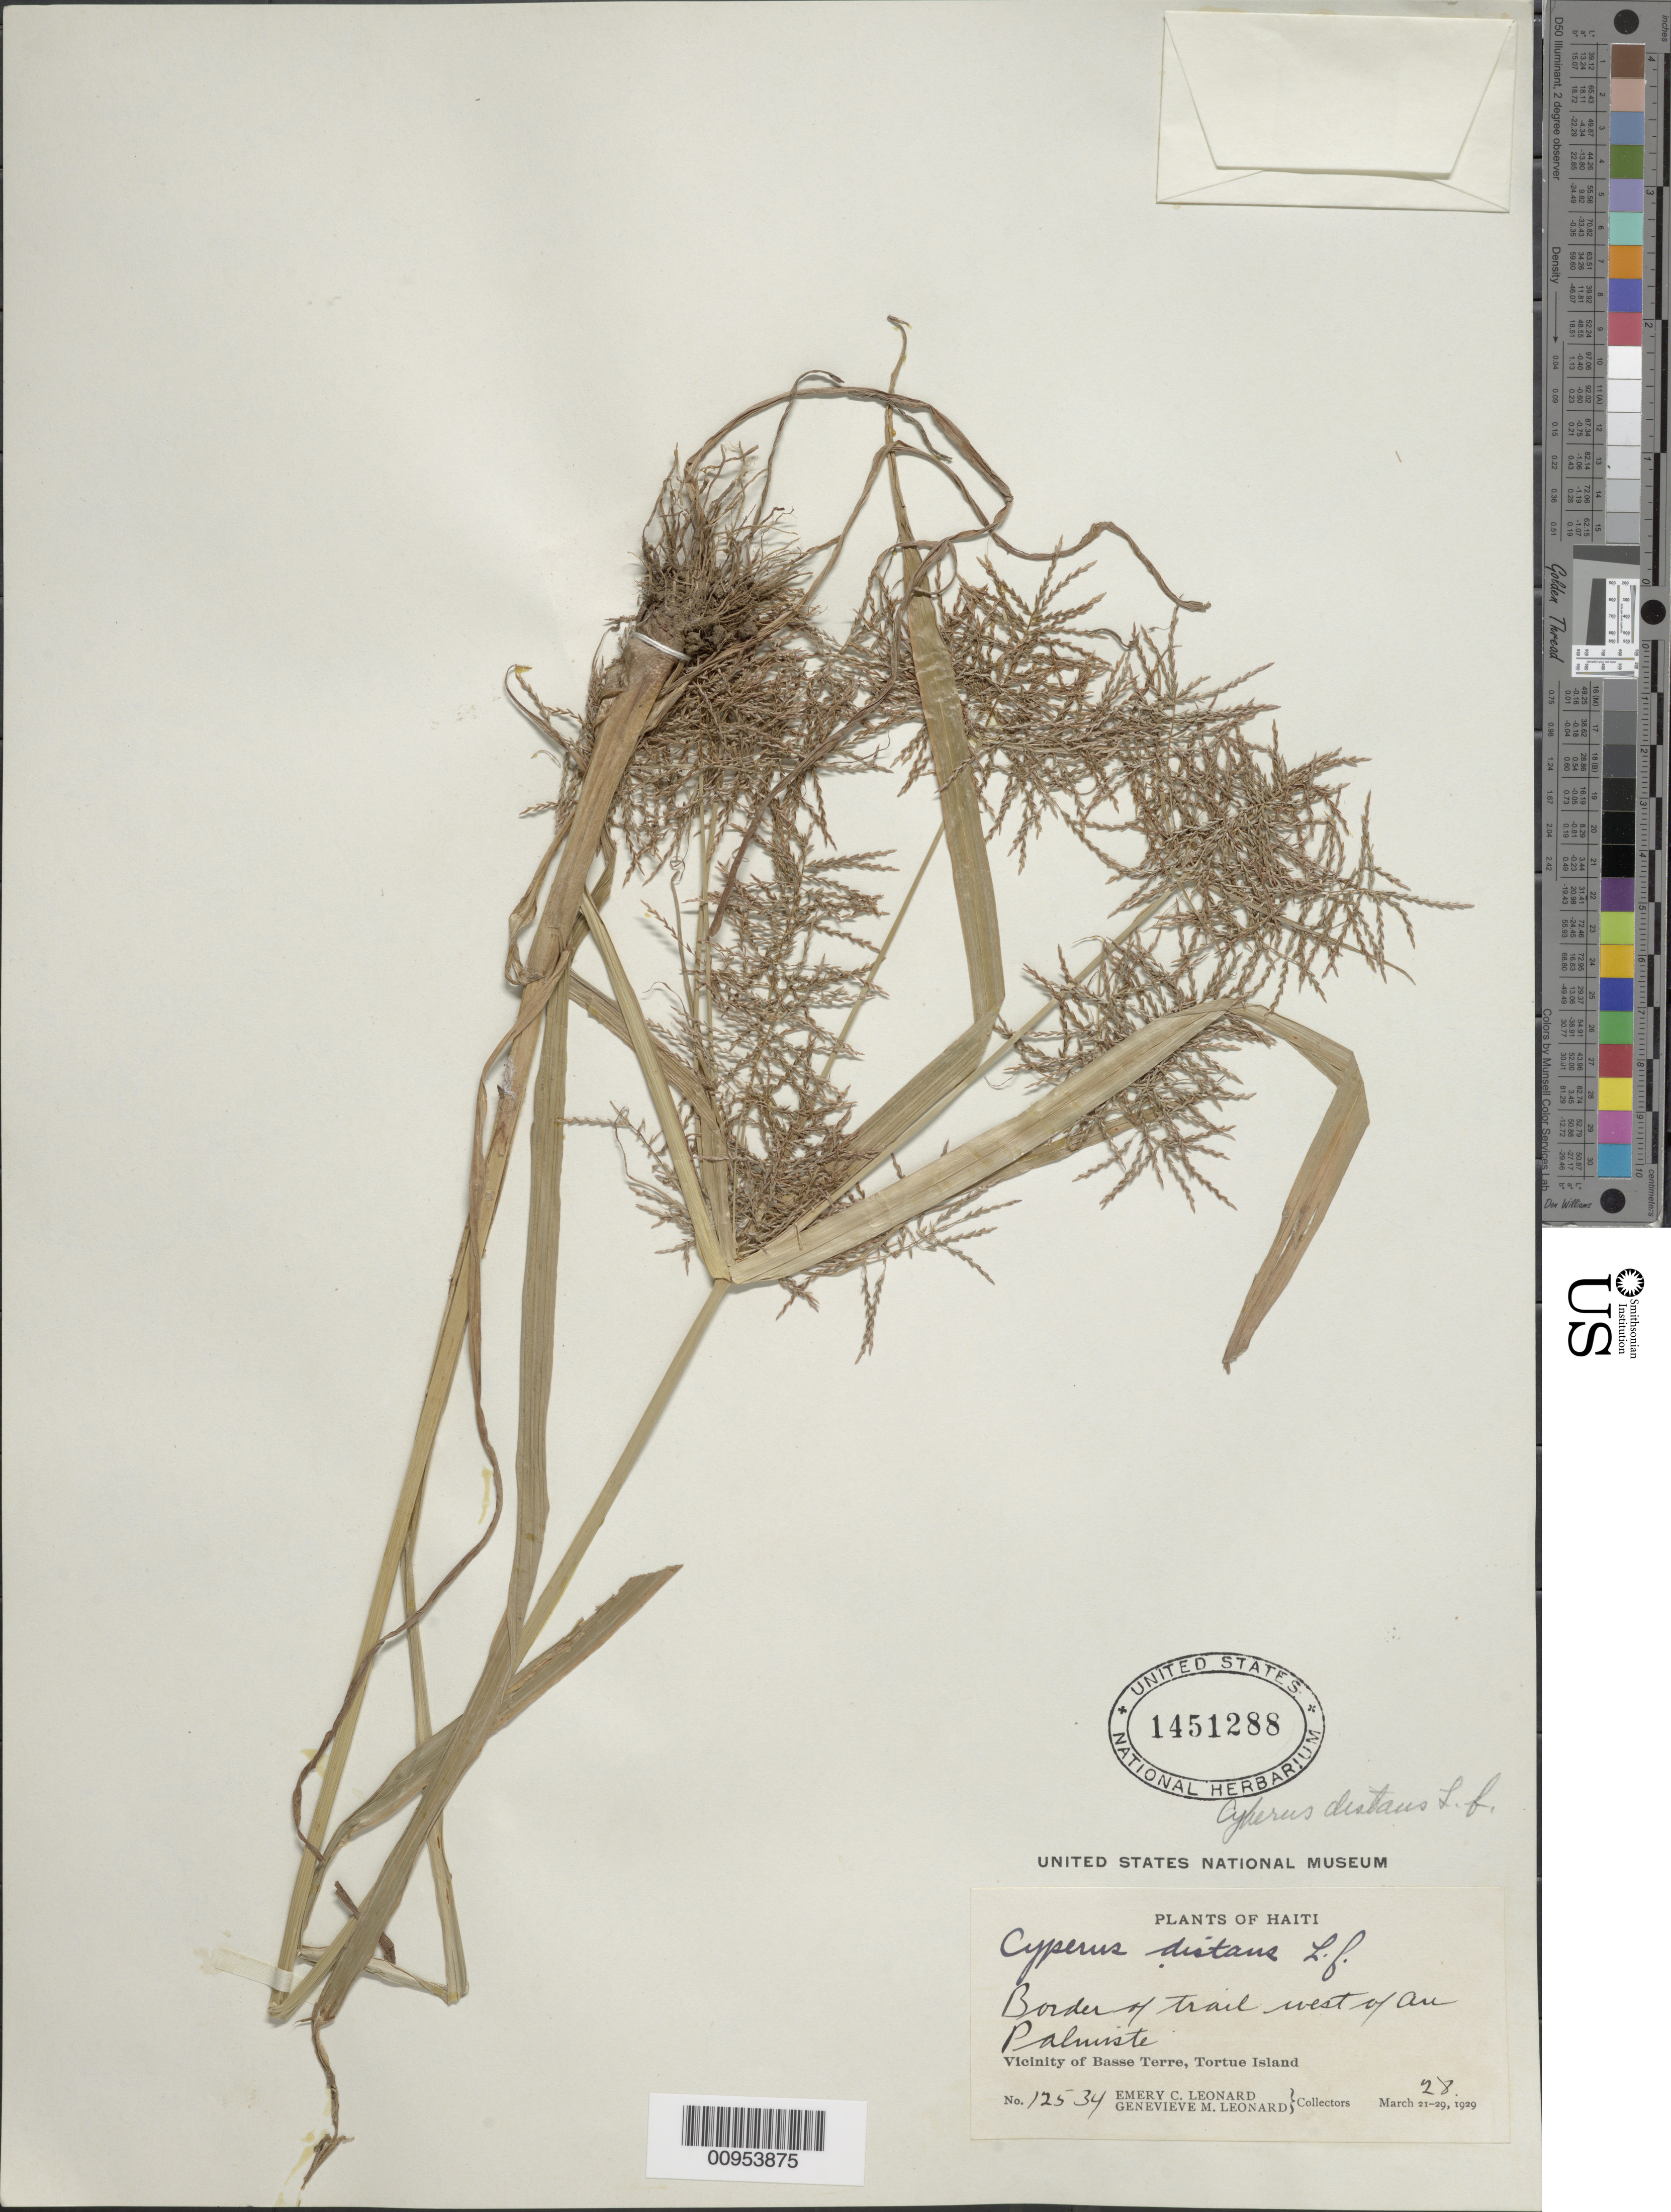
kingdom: Plantae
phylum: Tracheophyta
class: Liliopsida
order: Poales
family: Cyperaceae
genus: Cyperus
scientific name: Cyperus distans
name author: L. f.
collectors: E. C. Leonard & G. M. Leonard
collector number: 12534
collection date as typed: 28 Mar 1929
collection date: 1929-03-28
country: Haiti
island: Tortue Island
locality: Vicinity of Basse Terre, border of trail W of Au Paliniste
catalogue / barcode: US 1451288